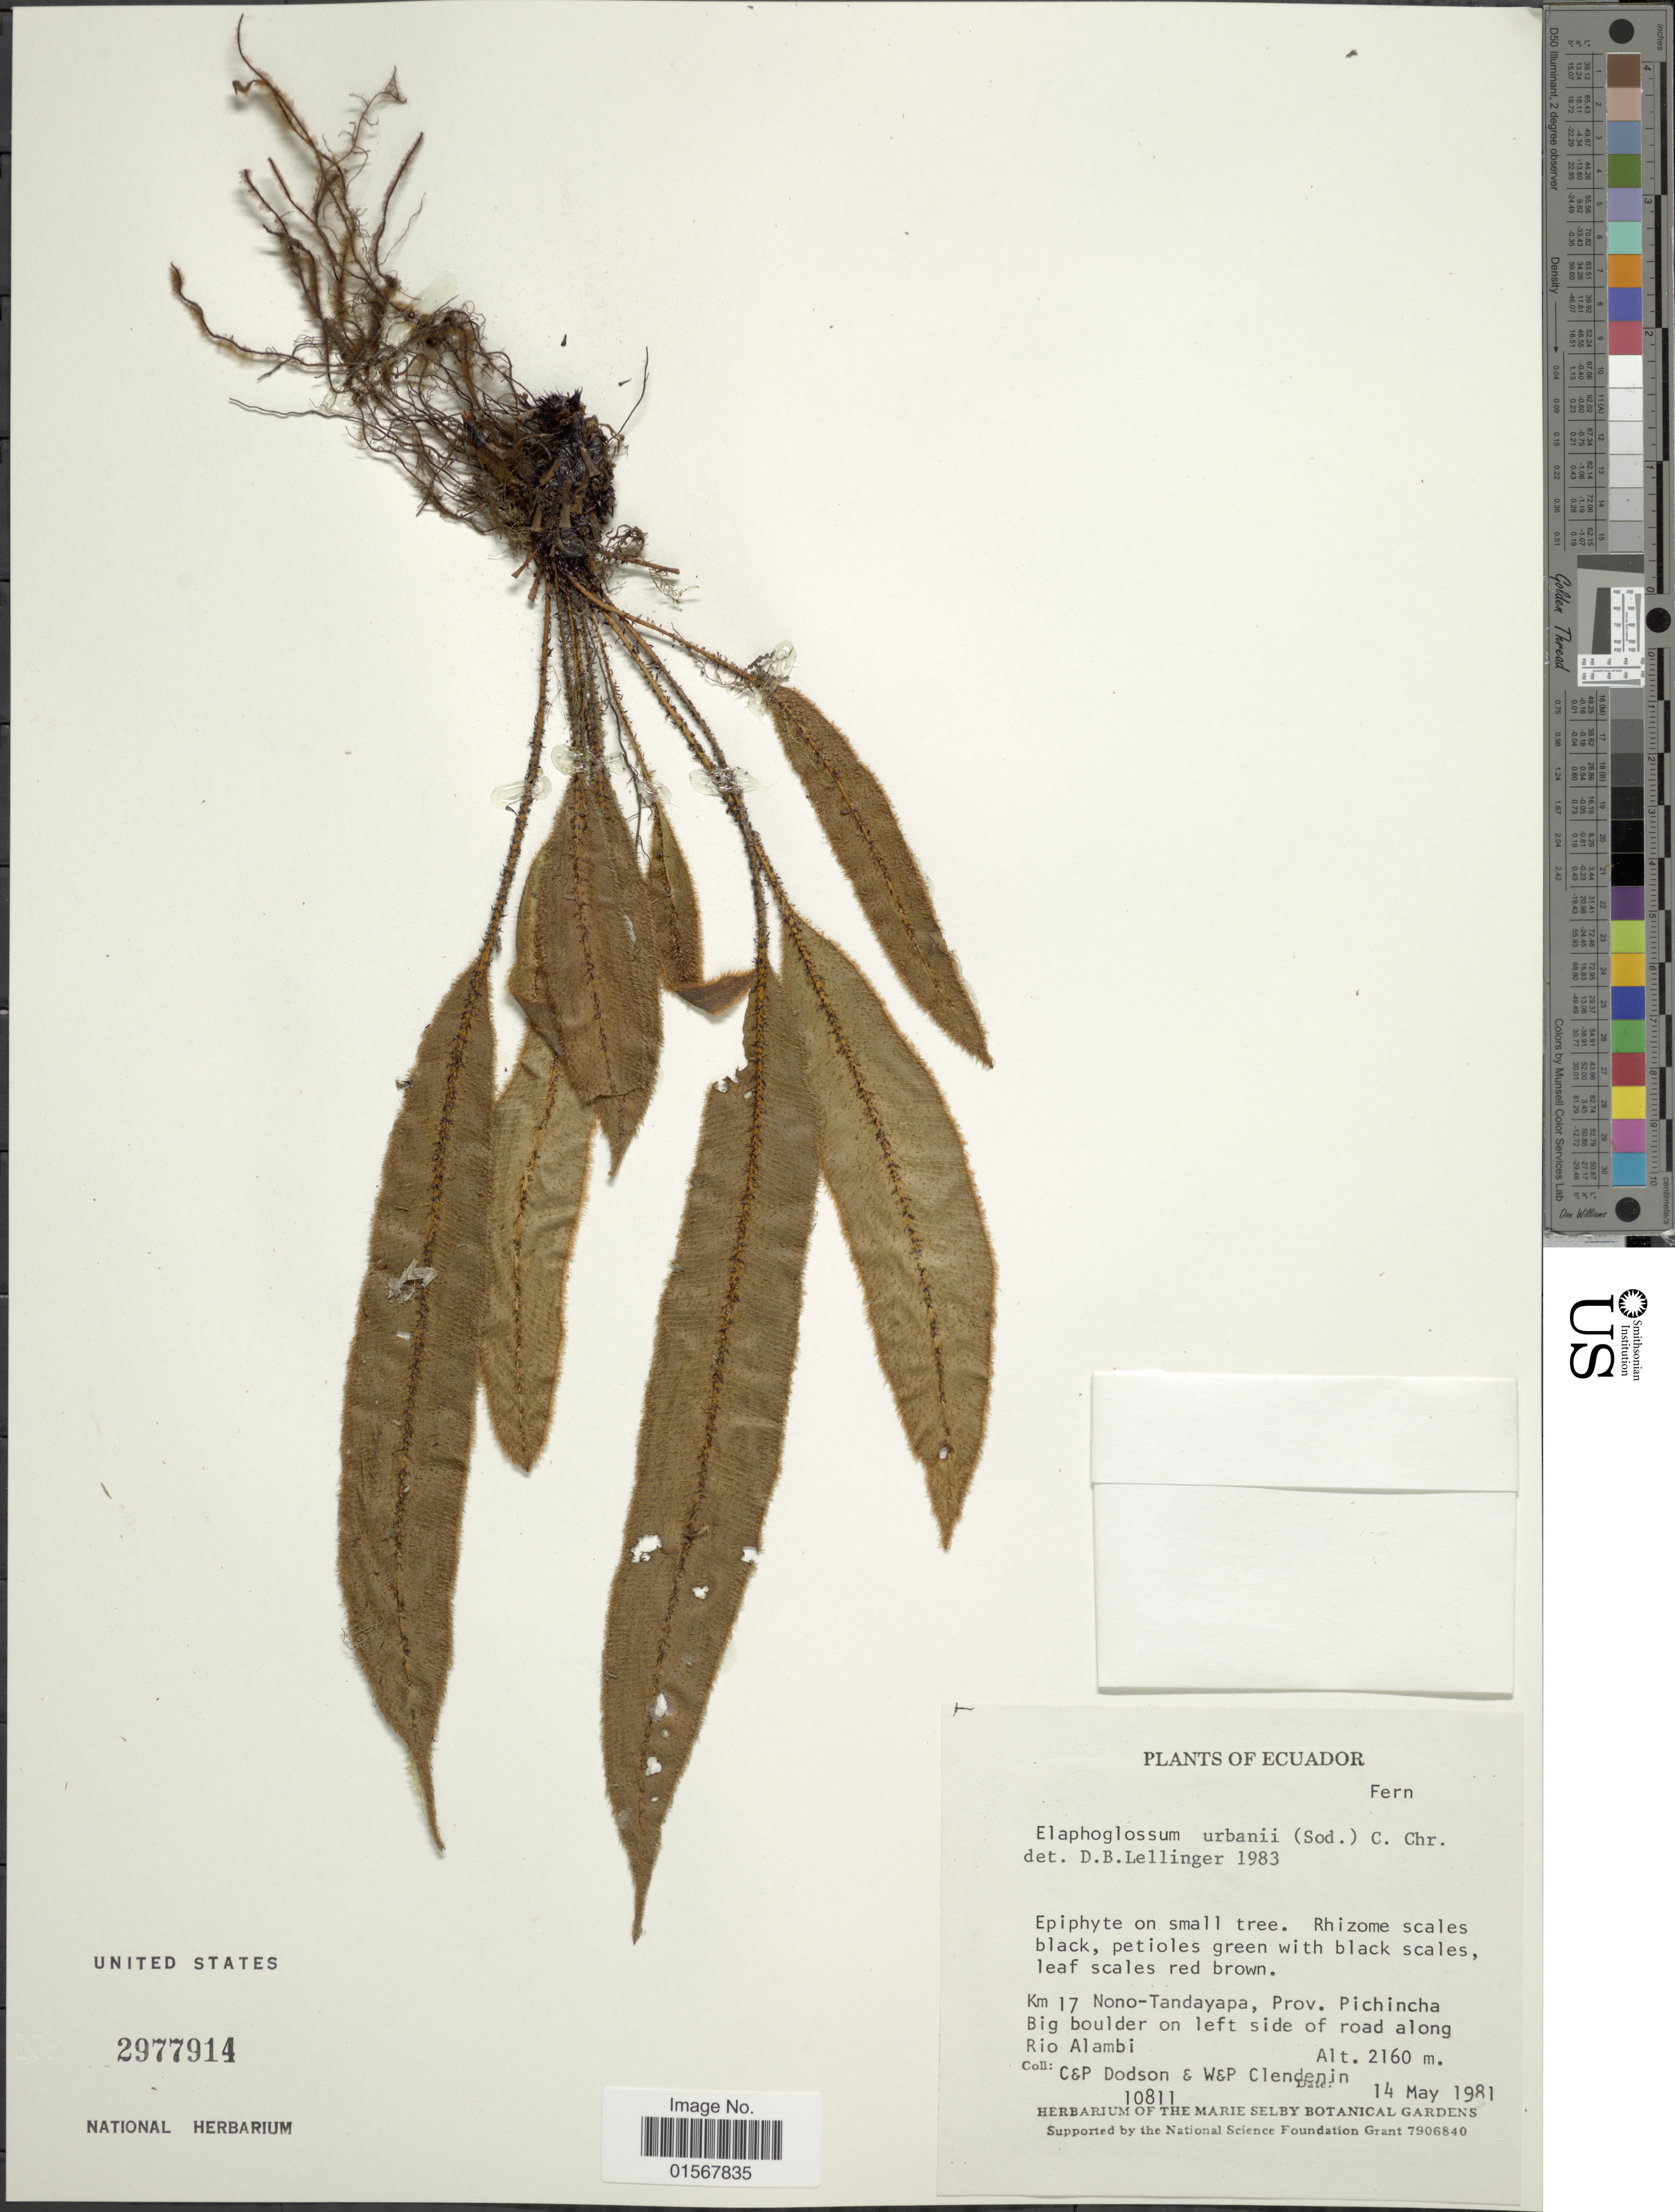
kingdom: Plantae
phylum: Tracheophyta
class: Polypodiopsida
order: Polypodiales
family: Dryopteridaceae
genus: Elaphoglossum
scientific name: Elaphoglossum urbanii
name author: Brause in Urb.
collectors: C. Dodson, P. M. Dodson, W. Clendenin & P. Clendenin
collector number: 10811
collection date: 1981-05-14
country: Ecuador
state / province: Pichincha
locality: Km 17 Nono-Tandayapa, Prov. Pichincha Big boulder on left side of road along Rio Alambi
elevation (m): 2160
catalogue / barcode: US 2977914